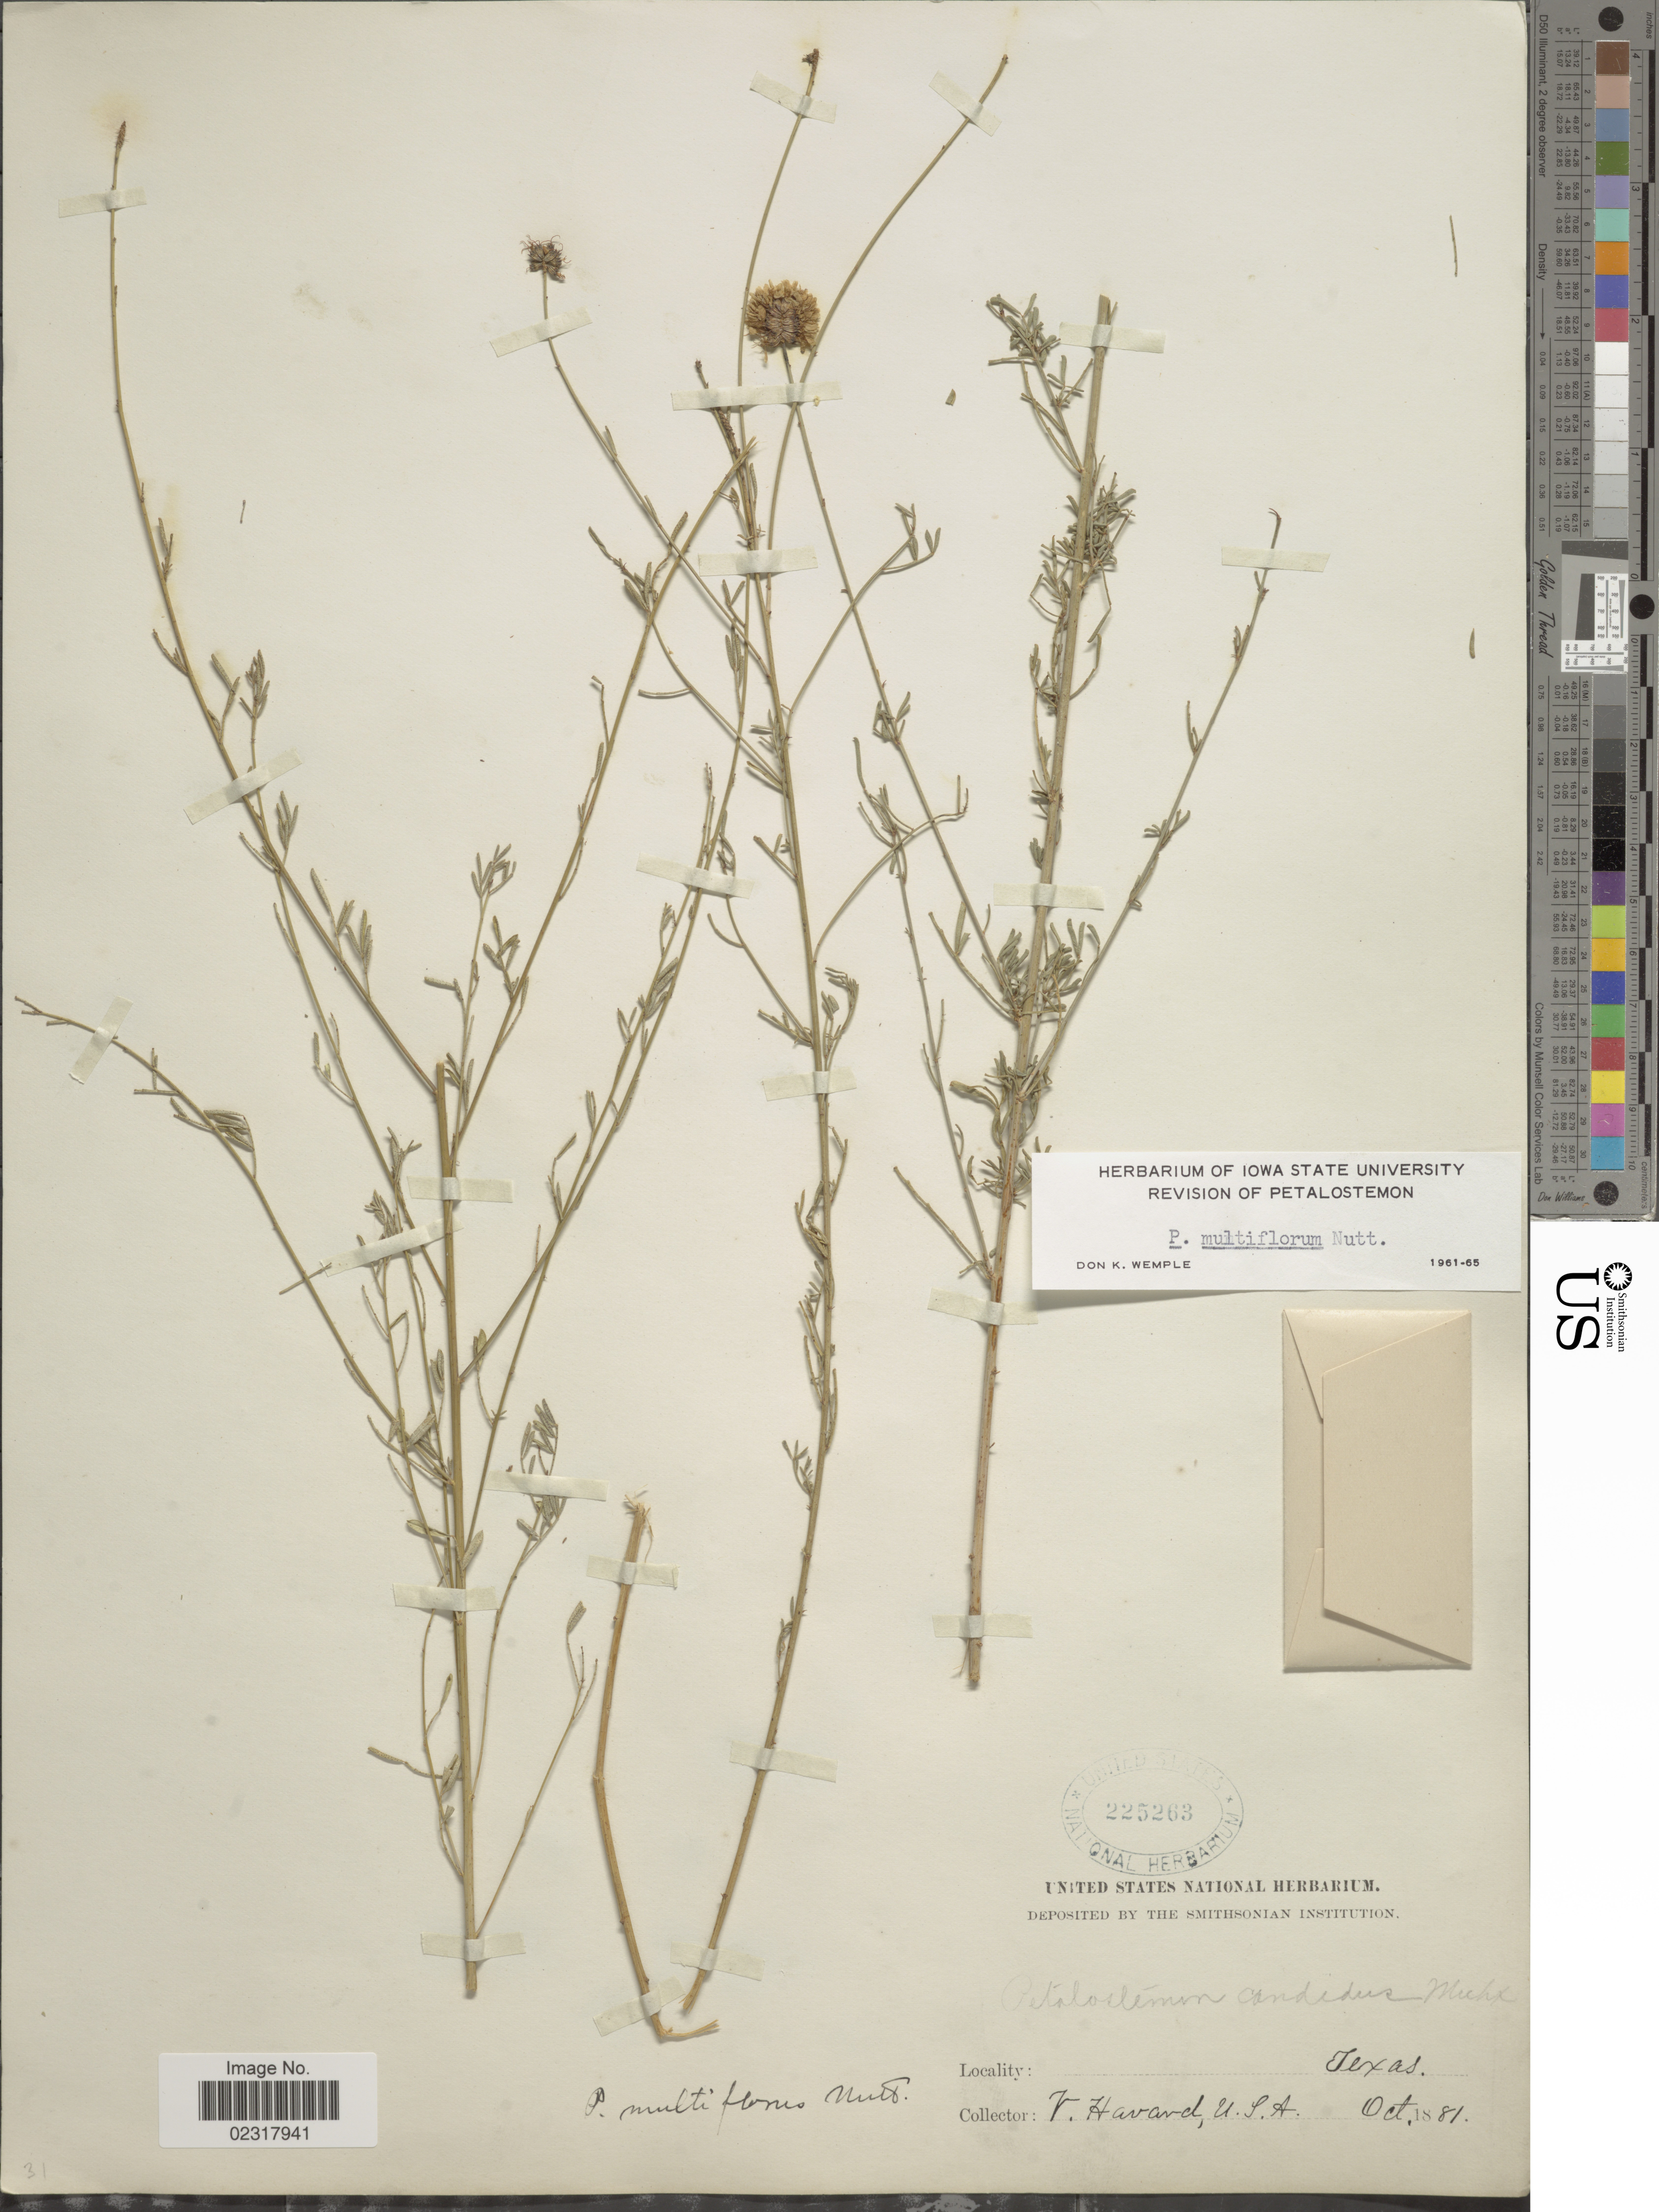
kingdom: Plantae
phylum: Tracheophyta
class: Magnoliopsida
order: Fabales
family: Fabaceae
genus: Dalea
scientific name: Dalea multiflora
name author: (Nutt.) Shinners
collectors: V. Havard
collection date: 1881-10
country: United States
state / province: Texas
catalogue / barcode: US 225263